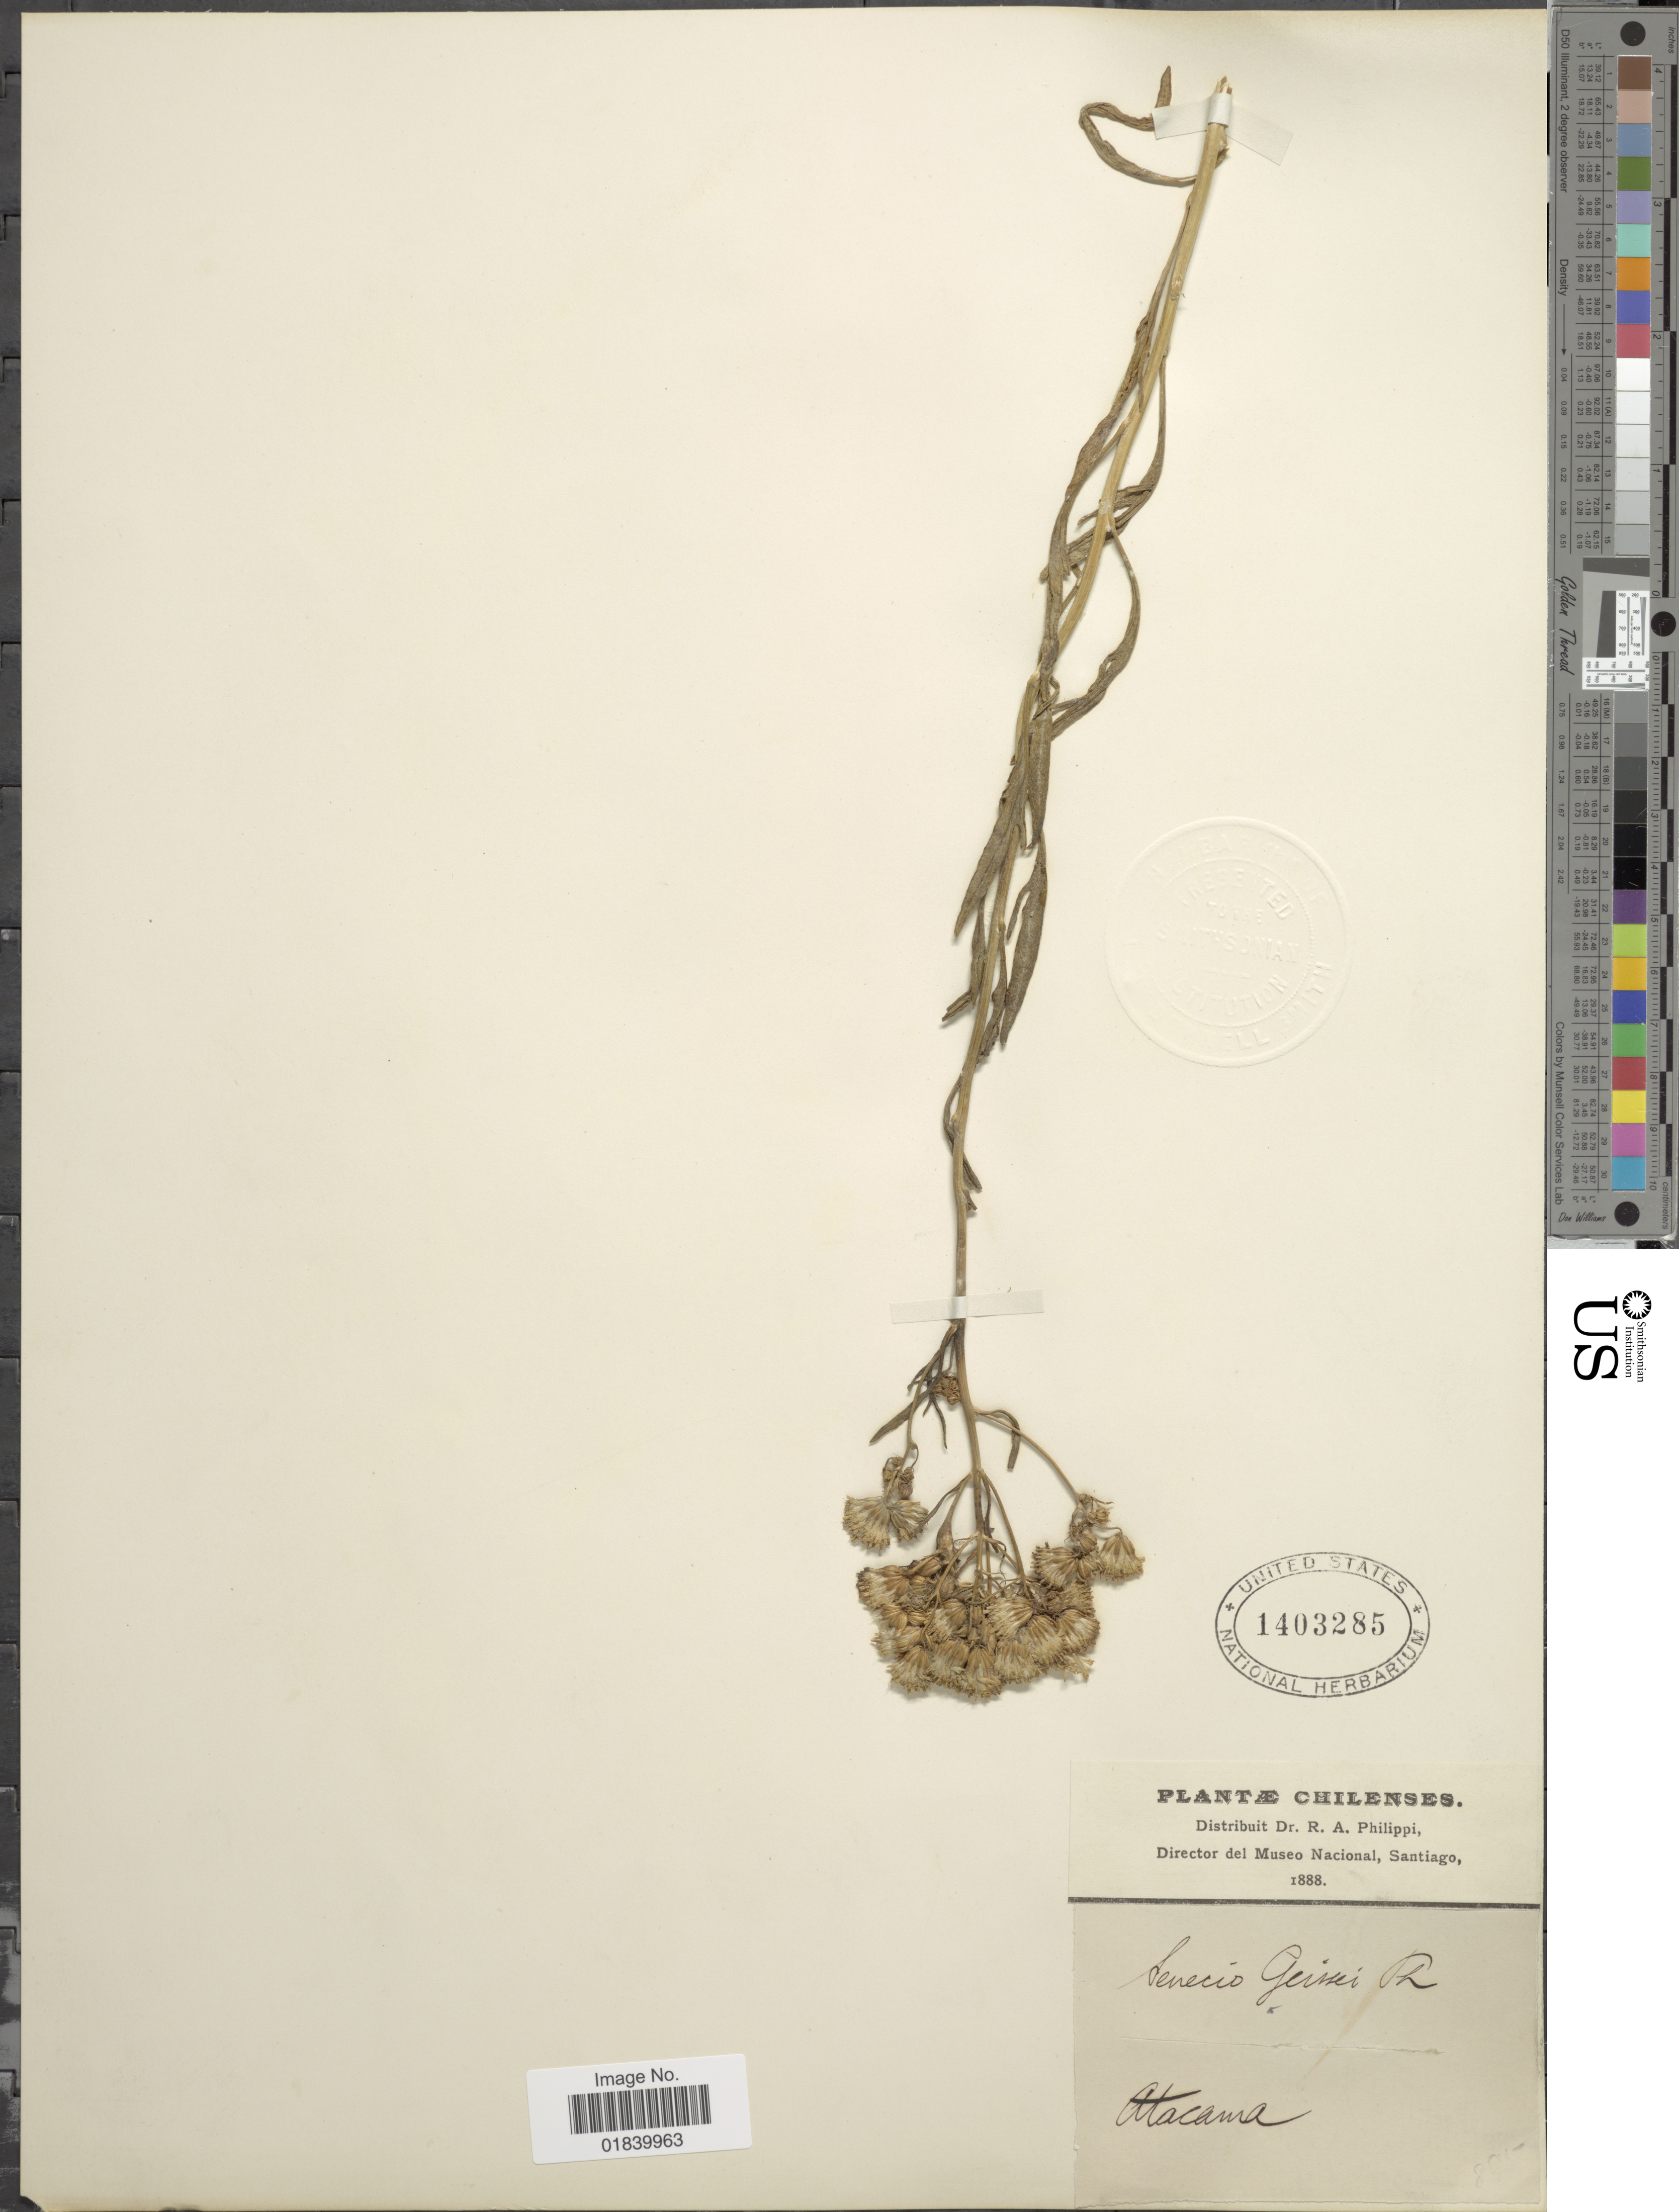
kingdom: Plantae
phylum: Tracheophyta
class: Magnoliopsida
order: Asterales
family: Asteraceae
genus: Senecio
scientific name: Senecio proteus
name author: J. Rémy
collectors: R. A. Philippi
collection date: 1888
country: Chile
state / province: Atacama (III)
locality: Atacama. Chilenses.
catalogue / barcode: US 1403285